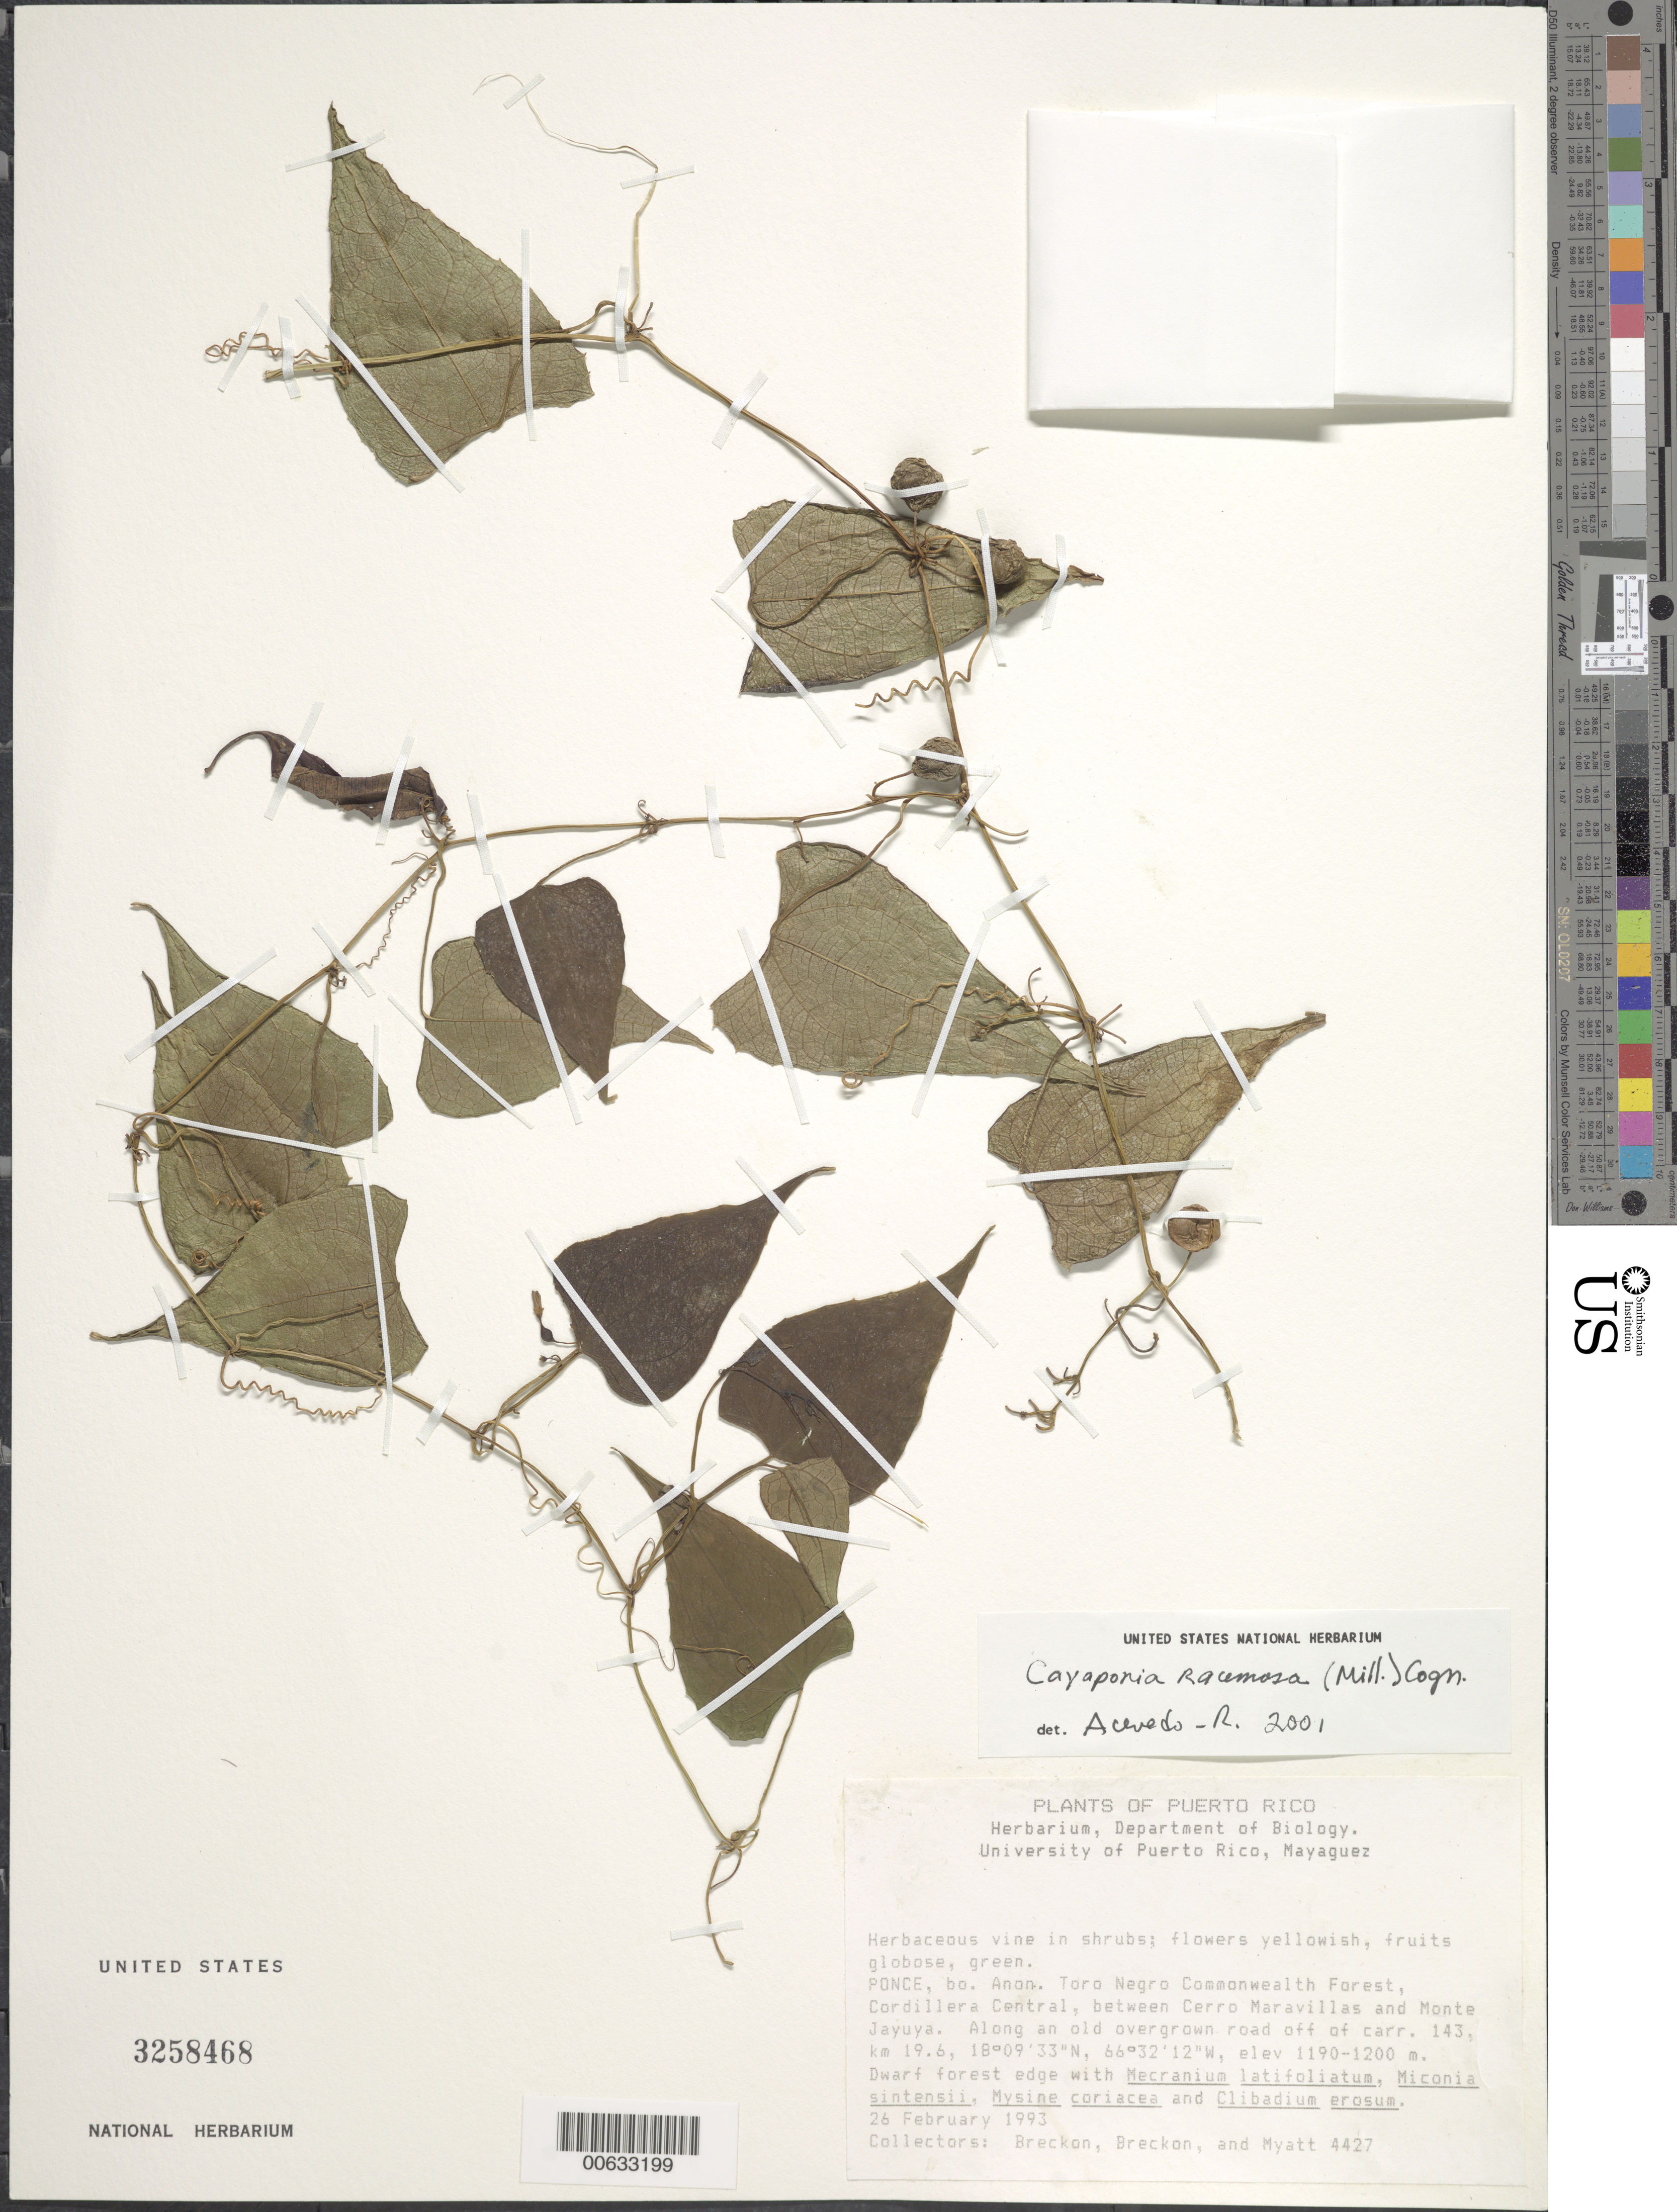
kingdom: Plantae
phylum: Tracheophyta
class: Magnoliopsida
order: Cucurbitales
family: Cucurbitaceae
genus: Cayaponia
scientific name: Cayaponia racemosa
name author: (Mill.) Cogn.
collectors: G. J. Breckon & et al.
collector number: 4427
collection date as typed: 26 Feb 1993.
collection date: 1993-02-26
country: Puerto Rico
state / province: Villalba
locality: Villalba, Toro Negro Forest, along rd 143, km 19.6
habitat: second growth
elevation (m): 1190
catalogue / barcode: US 3258468